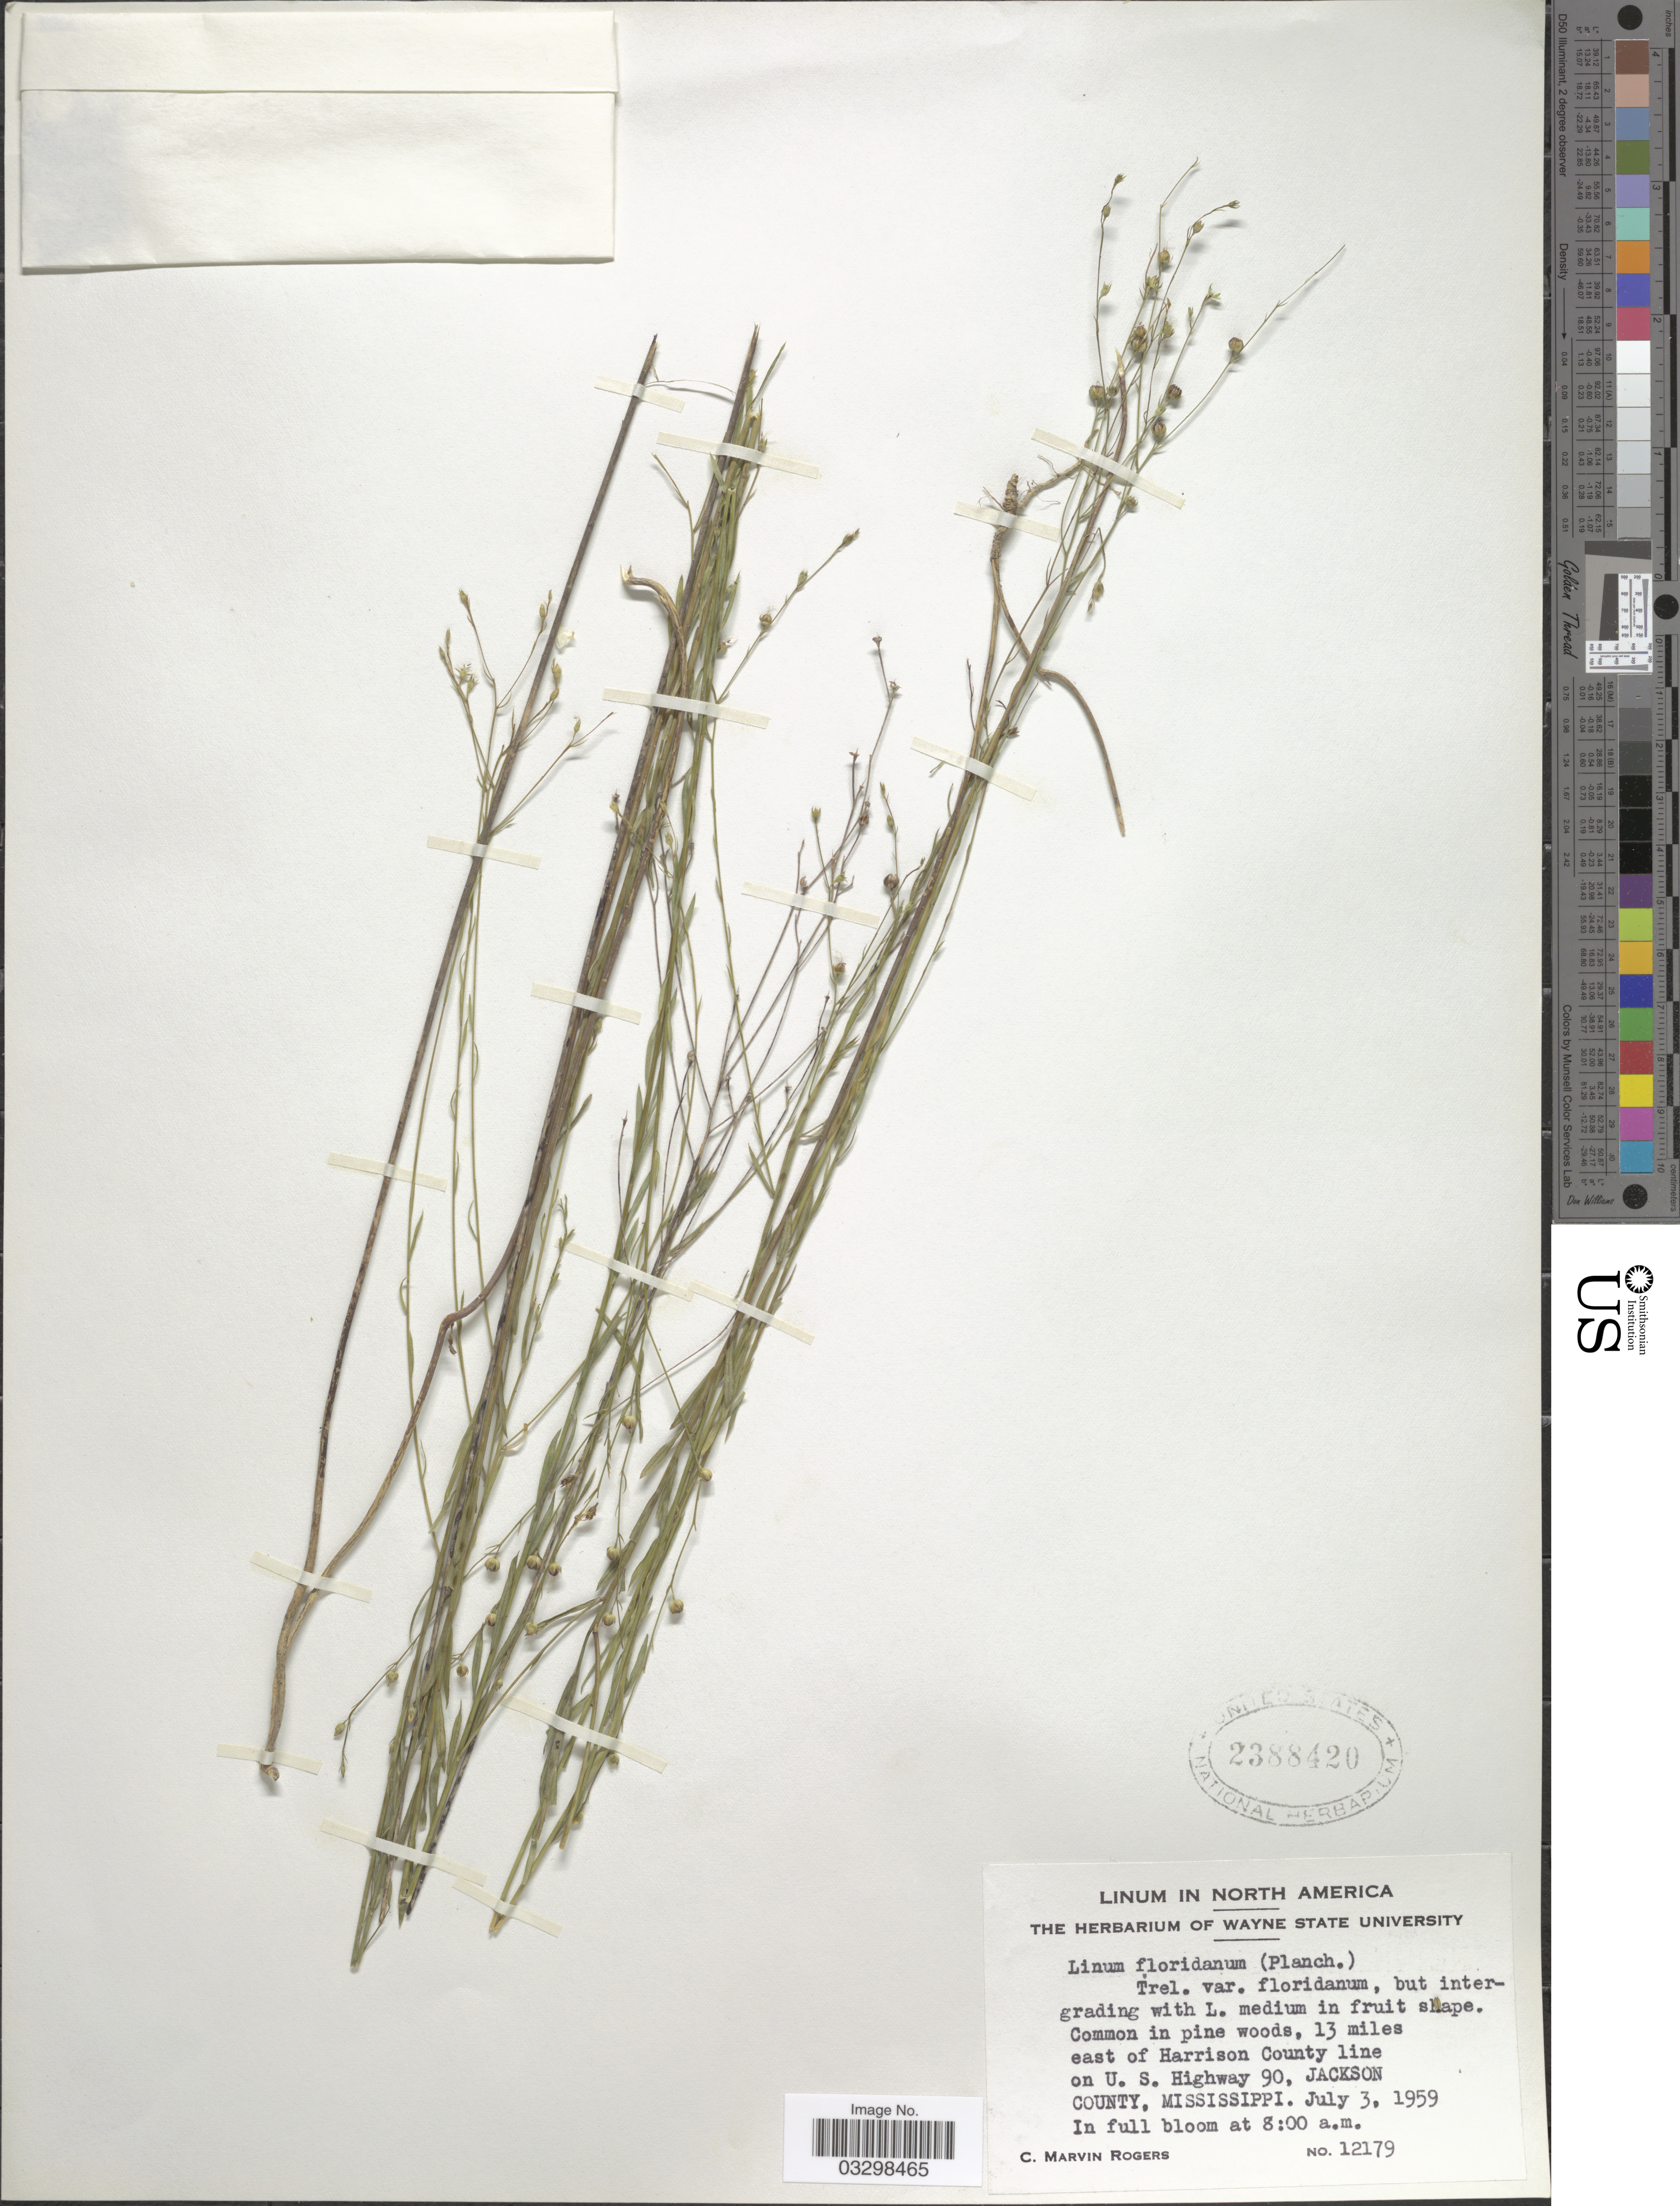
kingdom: Plantae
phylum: Tracheophyta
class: Magnoliopsida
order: Malpighiales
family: Linaceae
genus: Linum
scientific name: Linum floridanum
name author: (Planch.) Trel.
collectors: C. M. Rogers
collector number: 12179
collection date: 1959-07-03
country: United States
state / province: Mississippi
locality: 13 miles east of Harrison County line on U. S. Highway 90, Jackson County.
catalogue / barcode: US 2388420